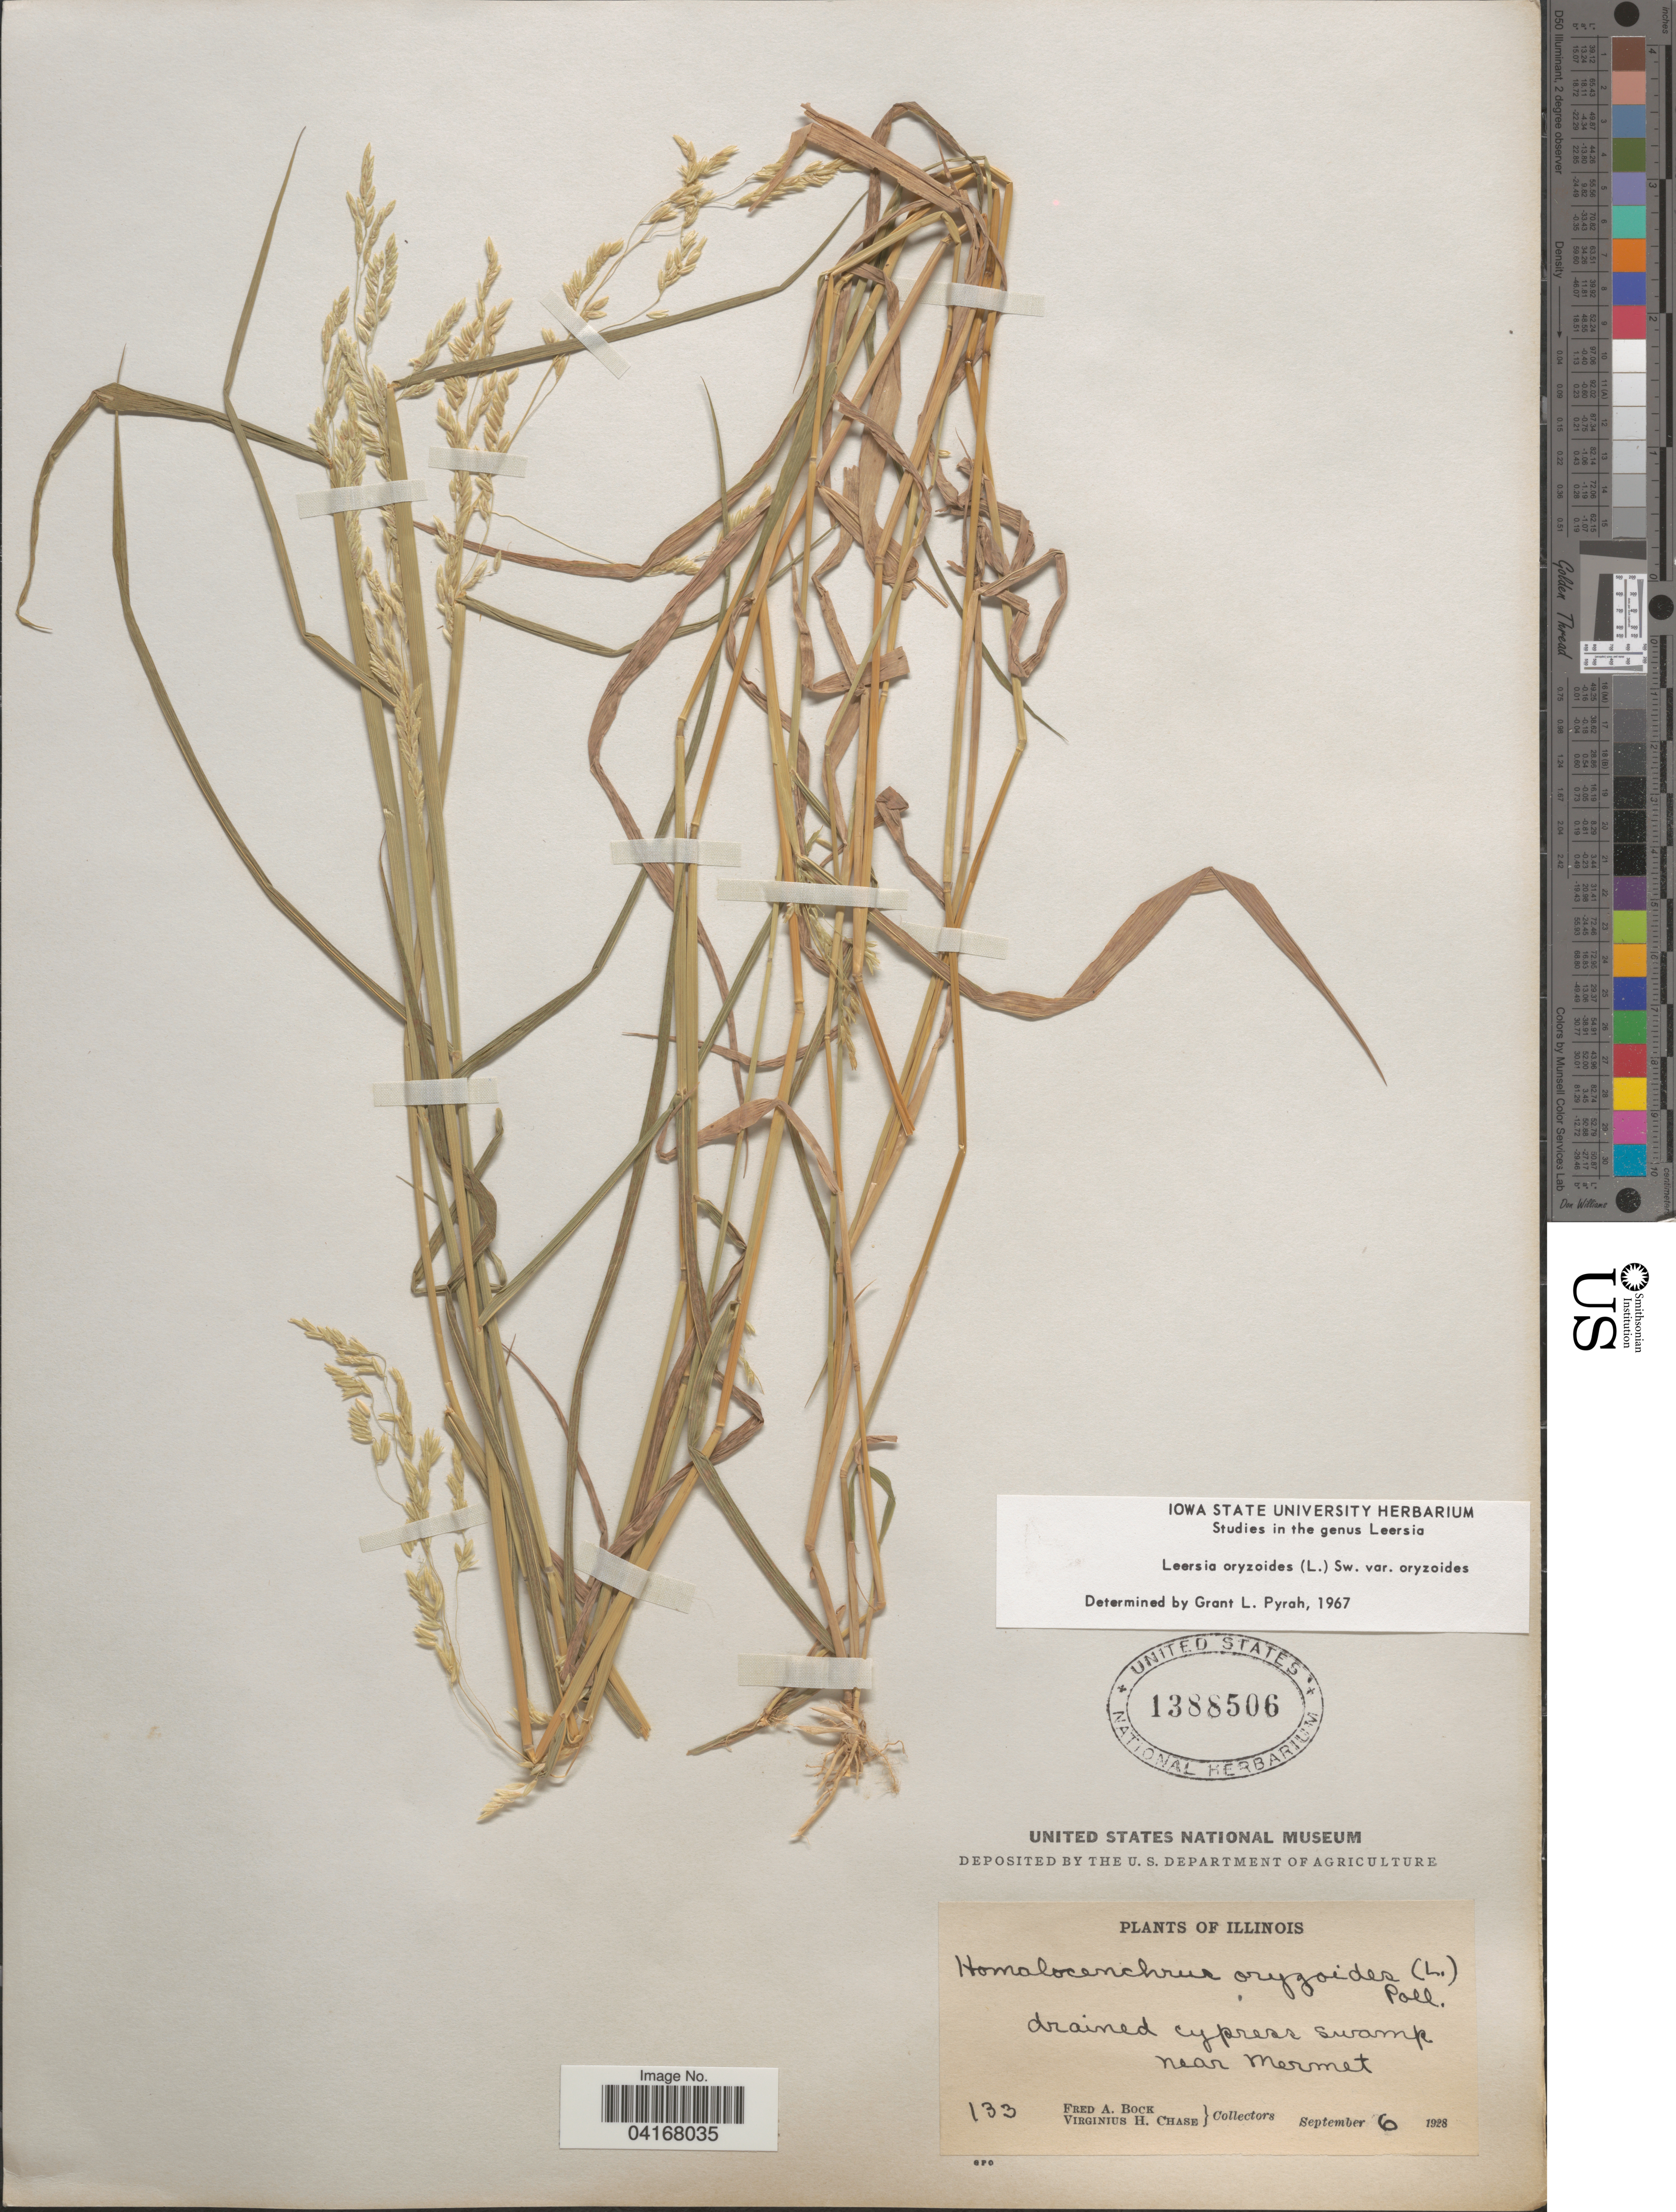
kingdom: Plantae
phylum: Tracheophyta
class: Liliopsida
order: Poales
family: Poaceae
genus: Leersia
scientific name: Leersia oryzoides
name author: (L.) Sw.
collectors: F. Bock & V. H. Chase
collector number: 133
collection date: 1928-09-06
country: United States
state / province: Illinois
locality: Drained cypress swamp near Mermet.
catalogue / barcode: US 1388506